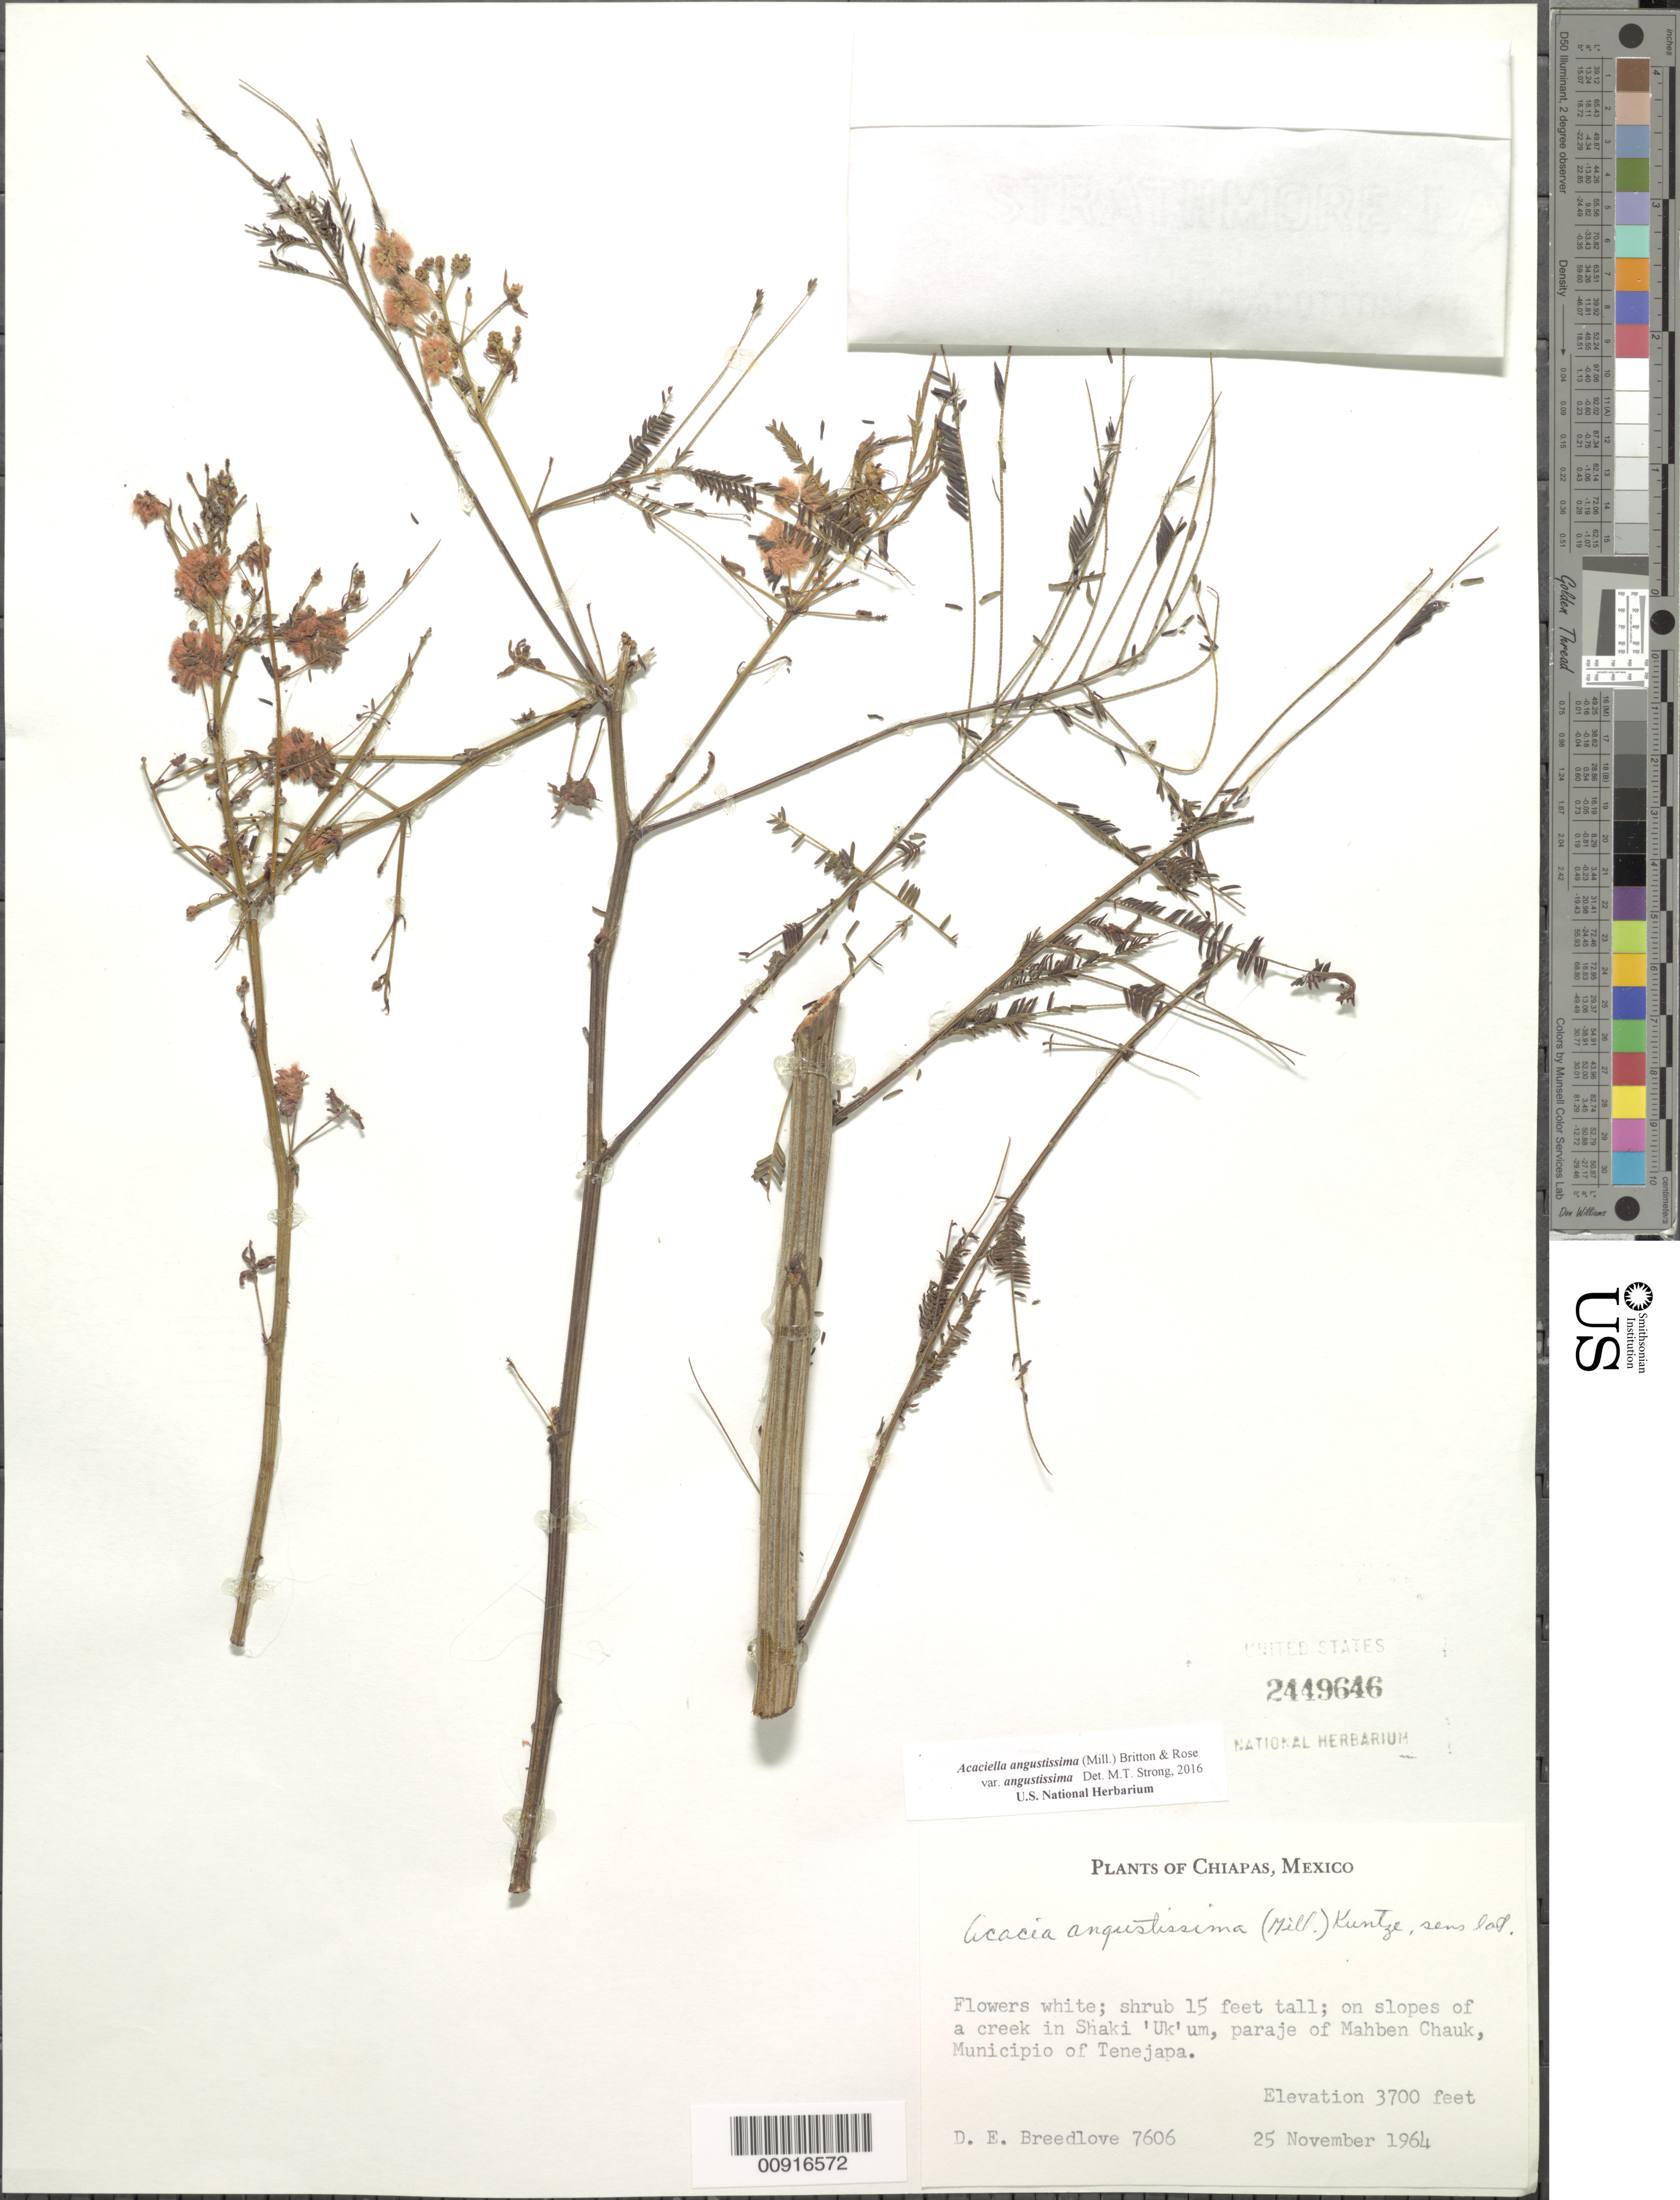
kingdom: Plantae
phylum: Tracheophyta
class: Magnoliopsida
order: Fabales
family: Fabaceae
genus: Acaciella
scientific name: Acaciella angustissima var. angustissima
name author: (Mill.) Britton & Rose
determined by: Strong, M. T., (US), Smithsonian Institution - National Museum of Natural History (UNITED STATES)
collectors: D. E. Breedlove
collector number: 7606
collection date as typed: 25 Nov 1964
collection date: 1964-11-25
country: Mexico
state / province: Chiapas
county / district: Tenejapa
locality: In Shaki 'Uk'um, paraje of Mahben Chauk, Municipio of Tenejapa, Chiapas.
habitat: On slopes of a creek.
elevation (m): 1128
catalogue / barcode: US 2449646